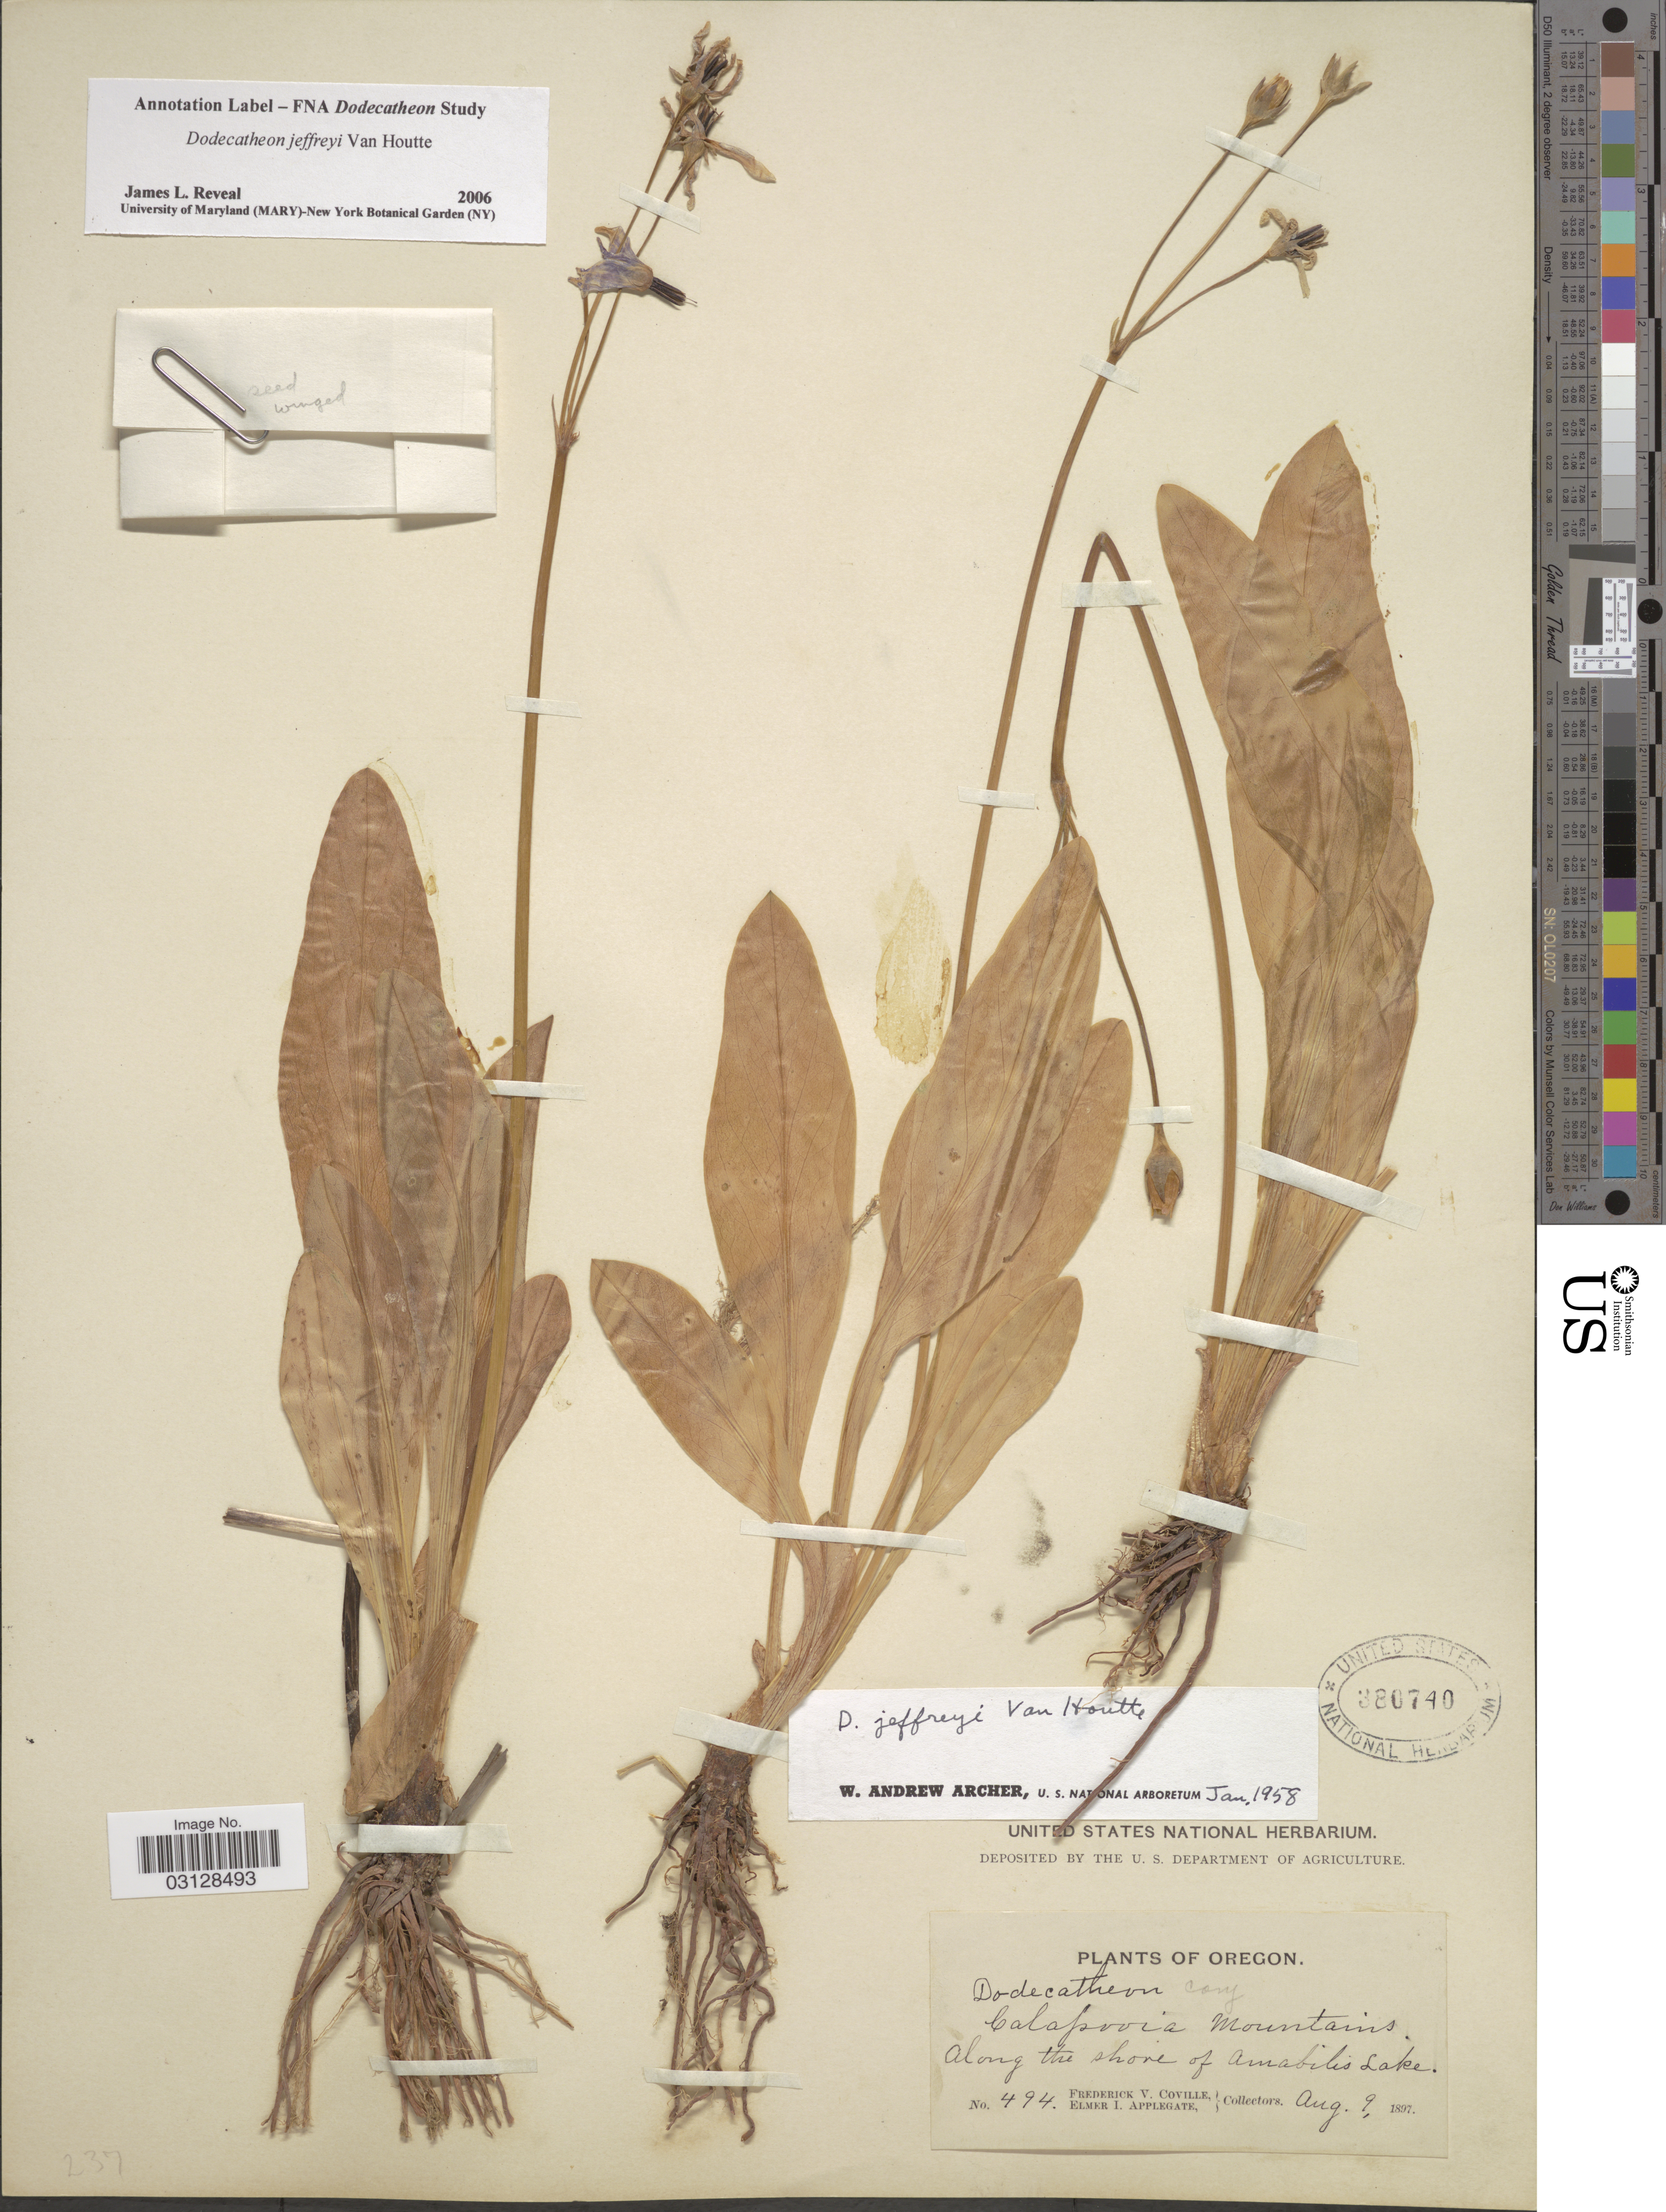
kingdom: Plantae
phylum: Tracheophyta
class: Magnoliopsida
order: Ericales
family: Primulaceae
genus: Dodecatheon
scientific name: Dodecatheon jeffreyi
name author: Van Houtte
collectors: F. V. Coville & E. I. Applegate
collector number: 494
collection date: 1897-08-09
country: United States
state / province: Oregon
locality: Calapooia Mountains. Along the shore of Amabilis Lake.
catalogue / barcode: US 380740